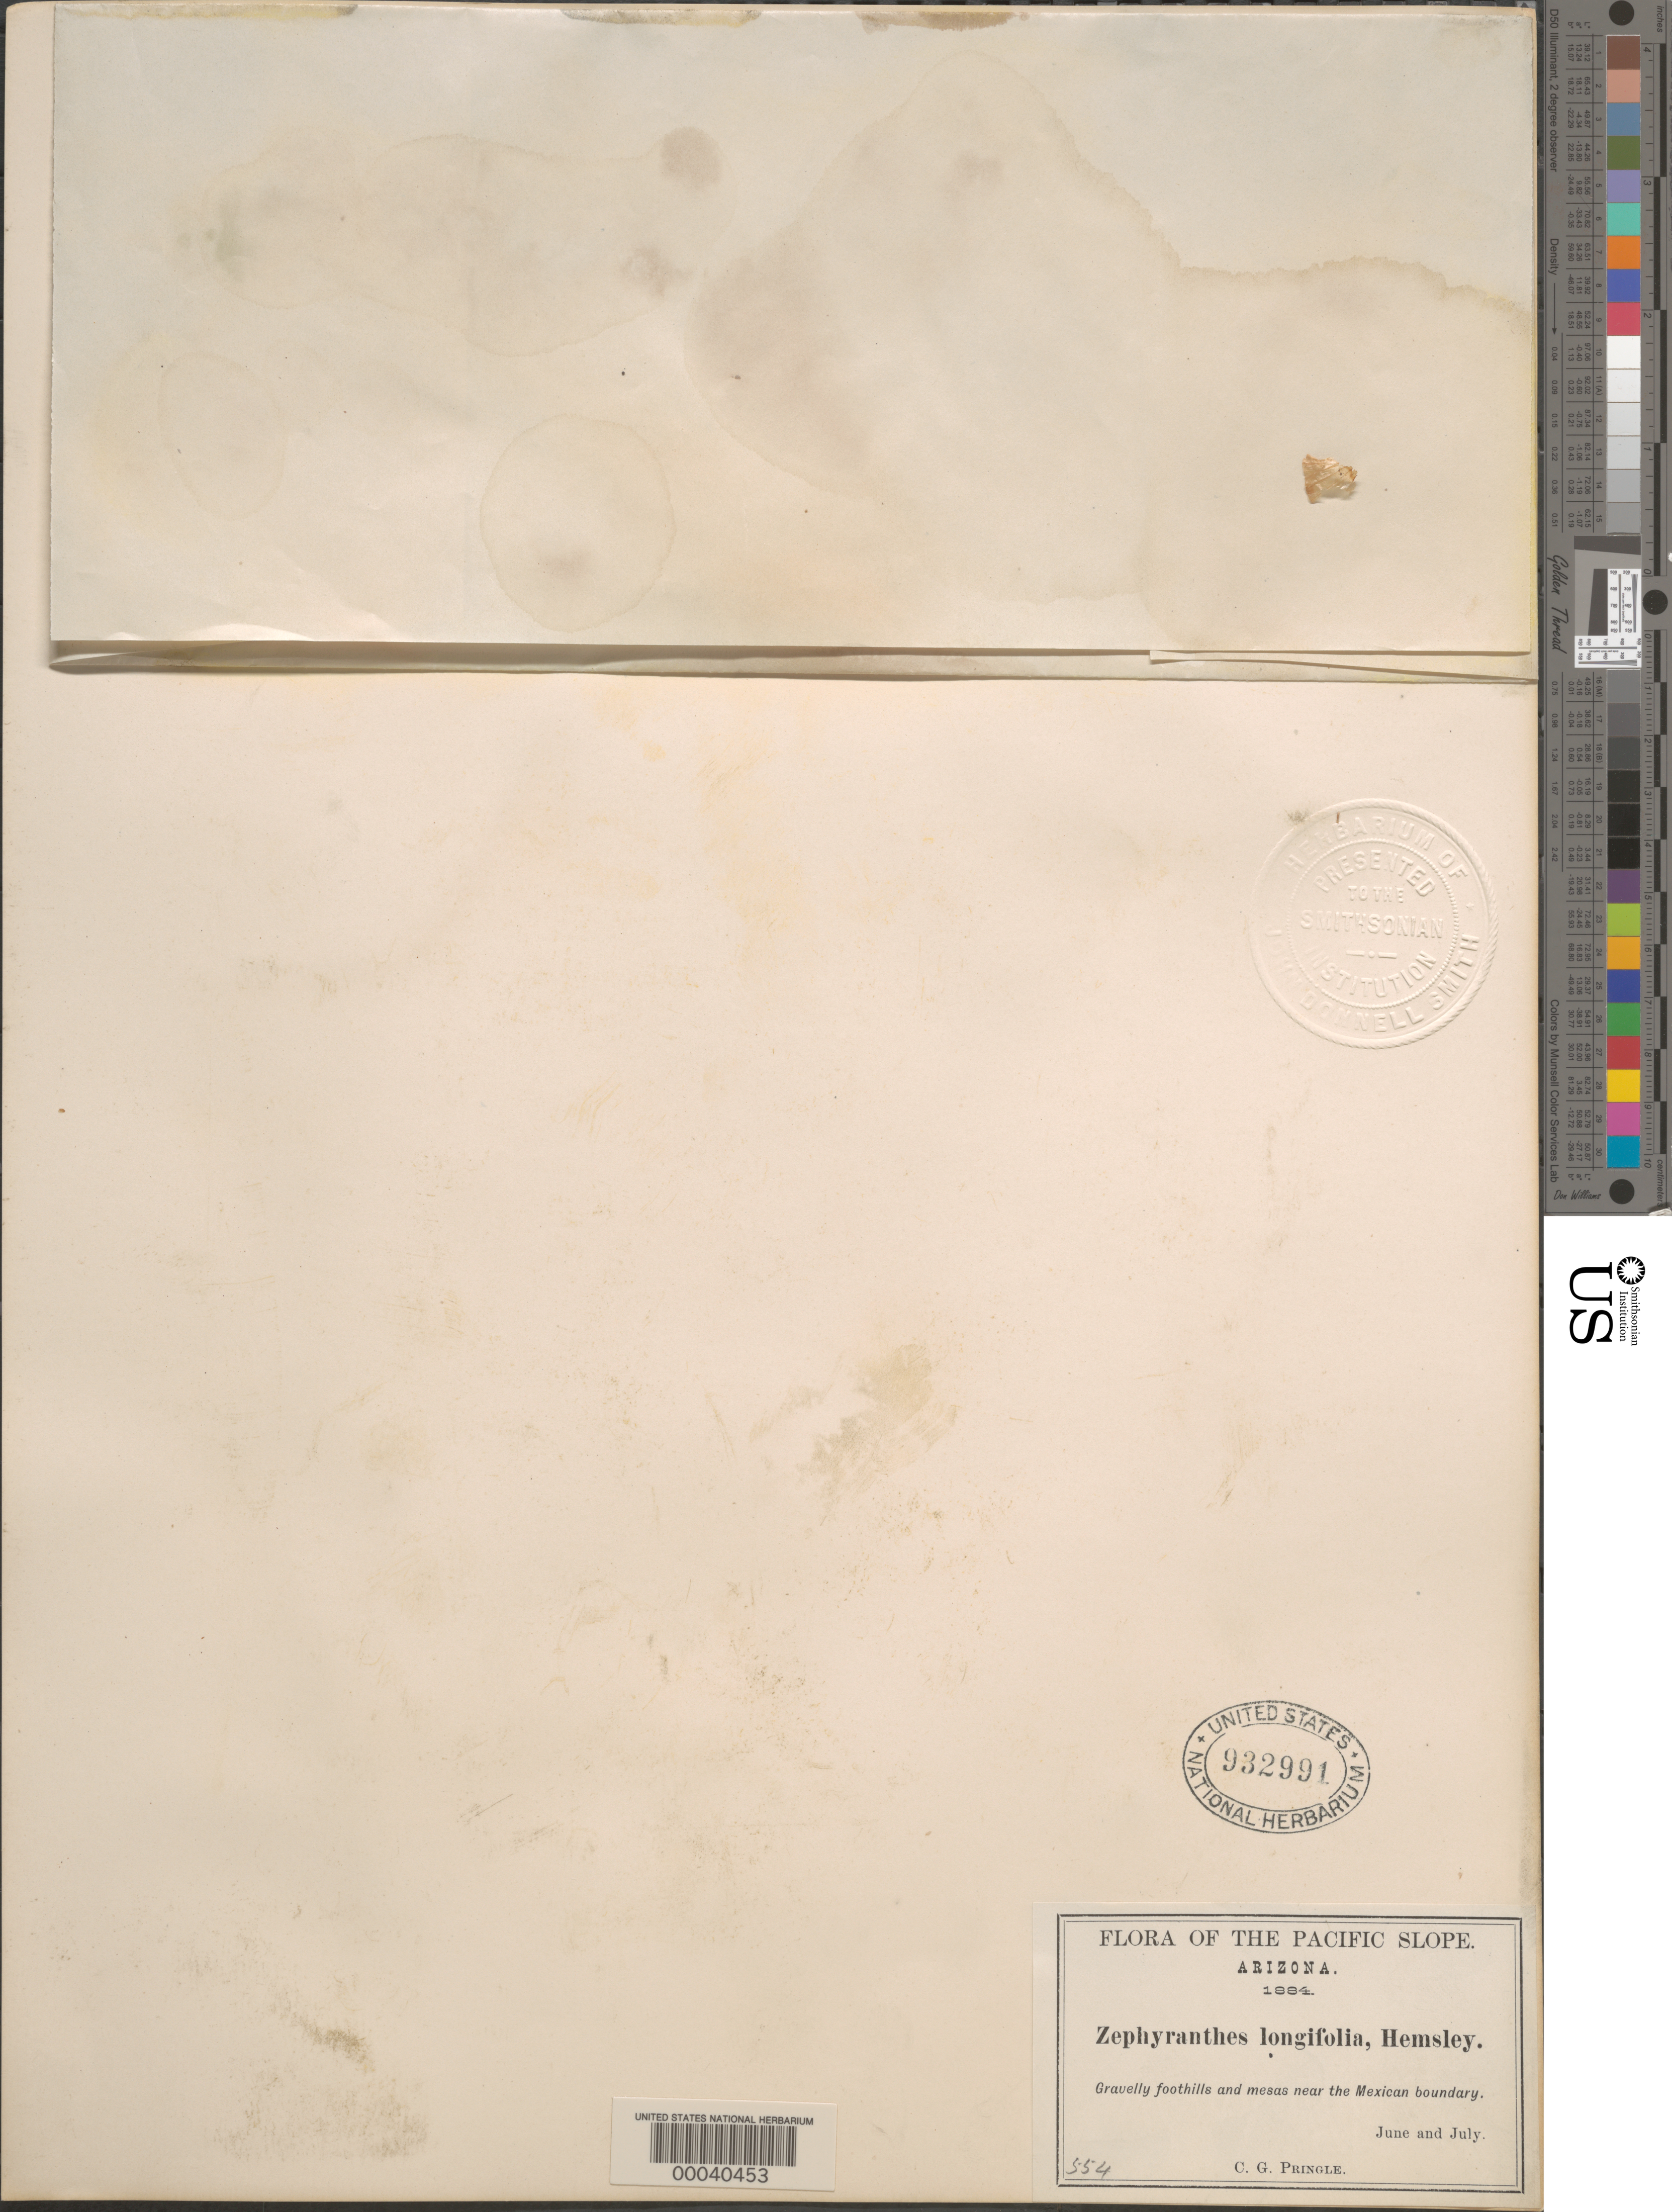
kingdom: Plantae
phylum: Tracheophyta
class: Liliopsida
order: Asparagales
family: Amaryllidaceae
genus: Zephyranthes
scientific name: Zephyranthes longifolia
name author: Hemsl.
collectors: C. G. Pringle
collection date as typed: Jun 1884 to -- Jul 1884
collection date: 1884-06/1884-07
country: United States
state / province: Arizona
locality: Near the mexican boundary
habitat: Gravelly foothills and mesas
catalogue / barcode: US 932991